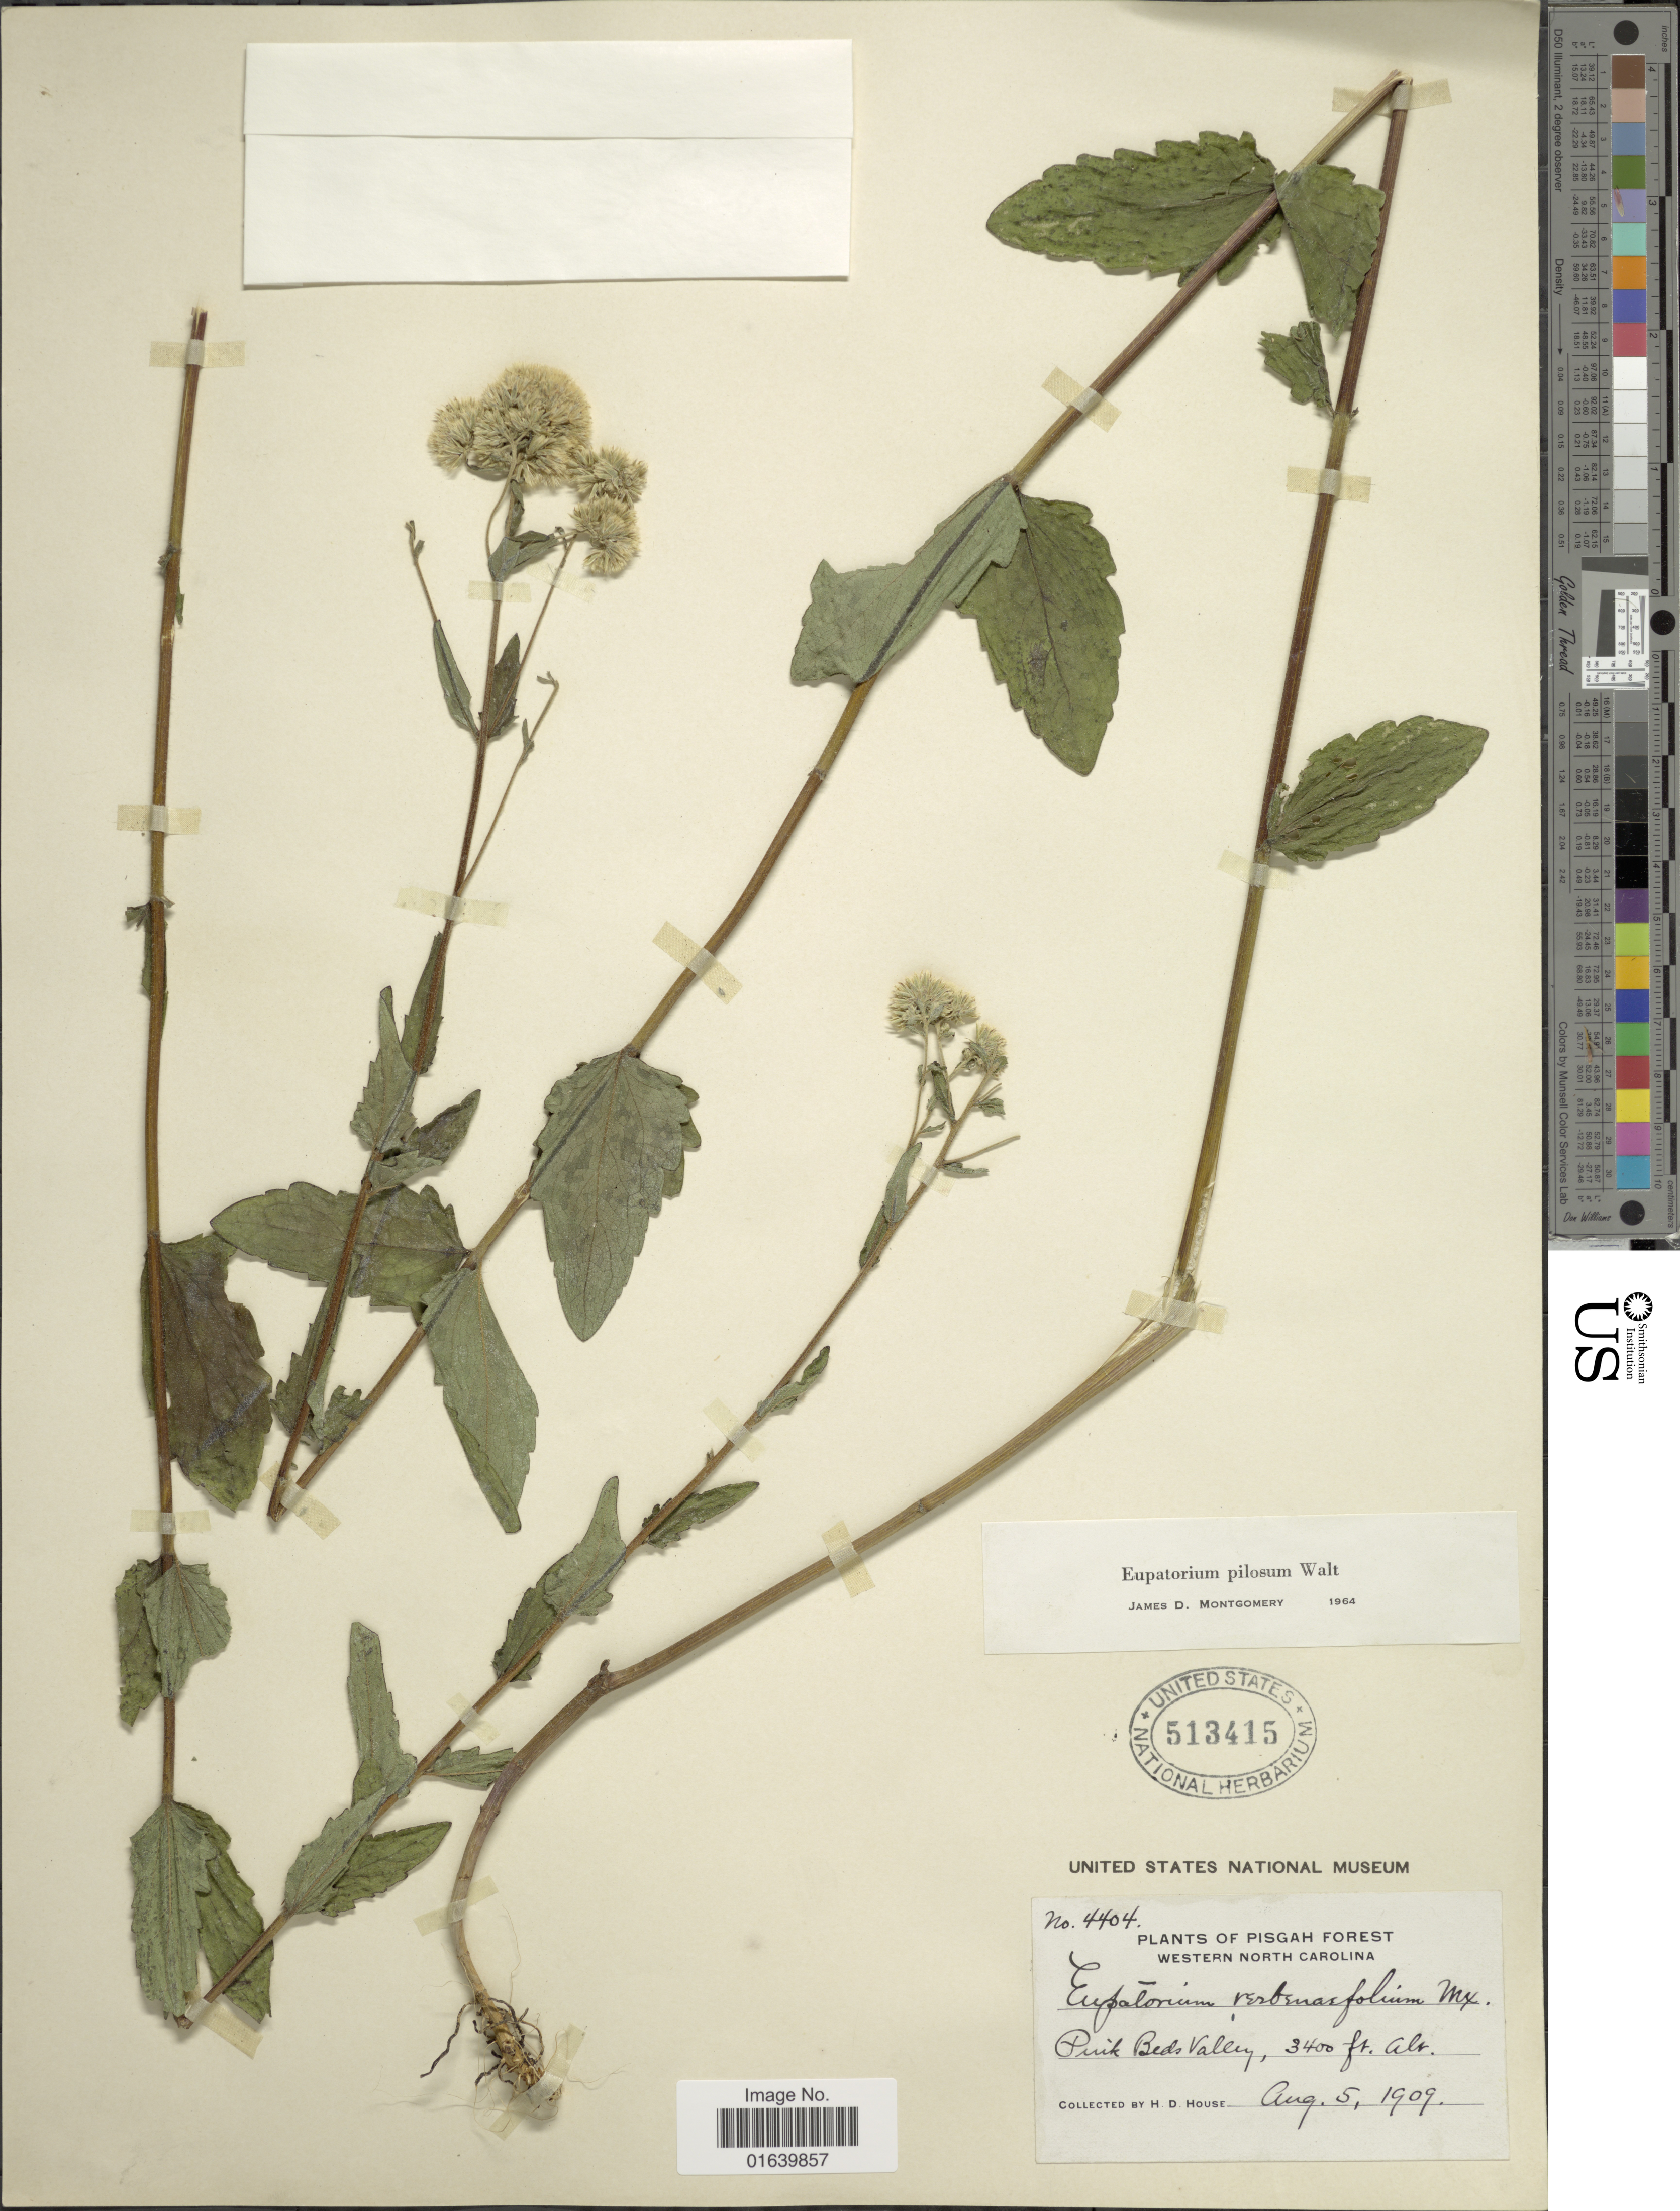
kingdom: Plantae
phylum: Tracheophyta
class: Magnoliopsida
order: Asterales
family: Asteraceae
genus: Eupatorium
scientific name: Eupatorium pilosum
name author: Walter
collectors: H. D. House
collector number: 4404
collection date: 1909-08-05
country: United States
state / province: North Carolina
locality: Pisgah Forest, Western North Carolina, Puik Beds Valley.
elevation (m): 1036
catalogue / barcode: US 513415